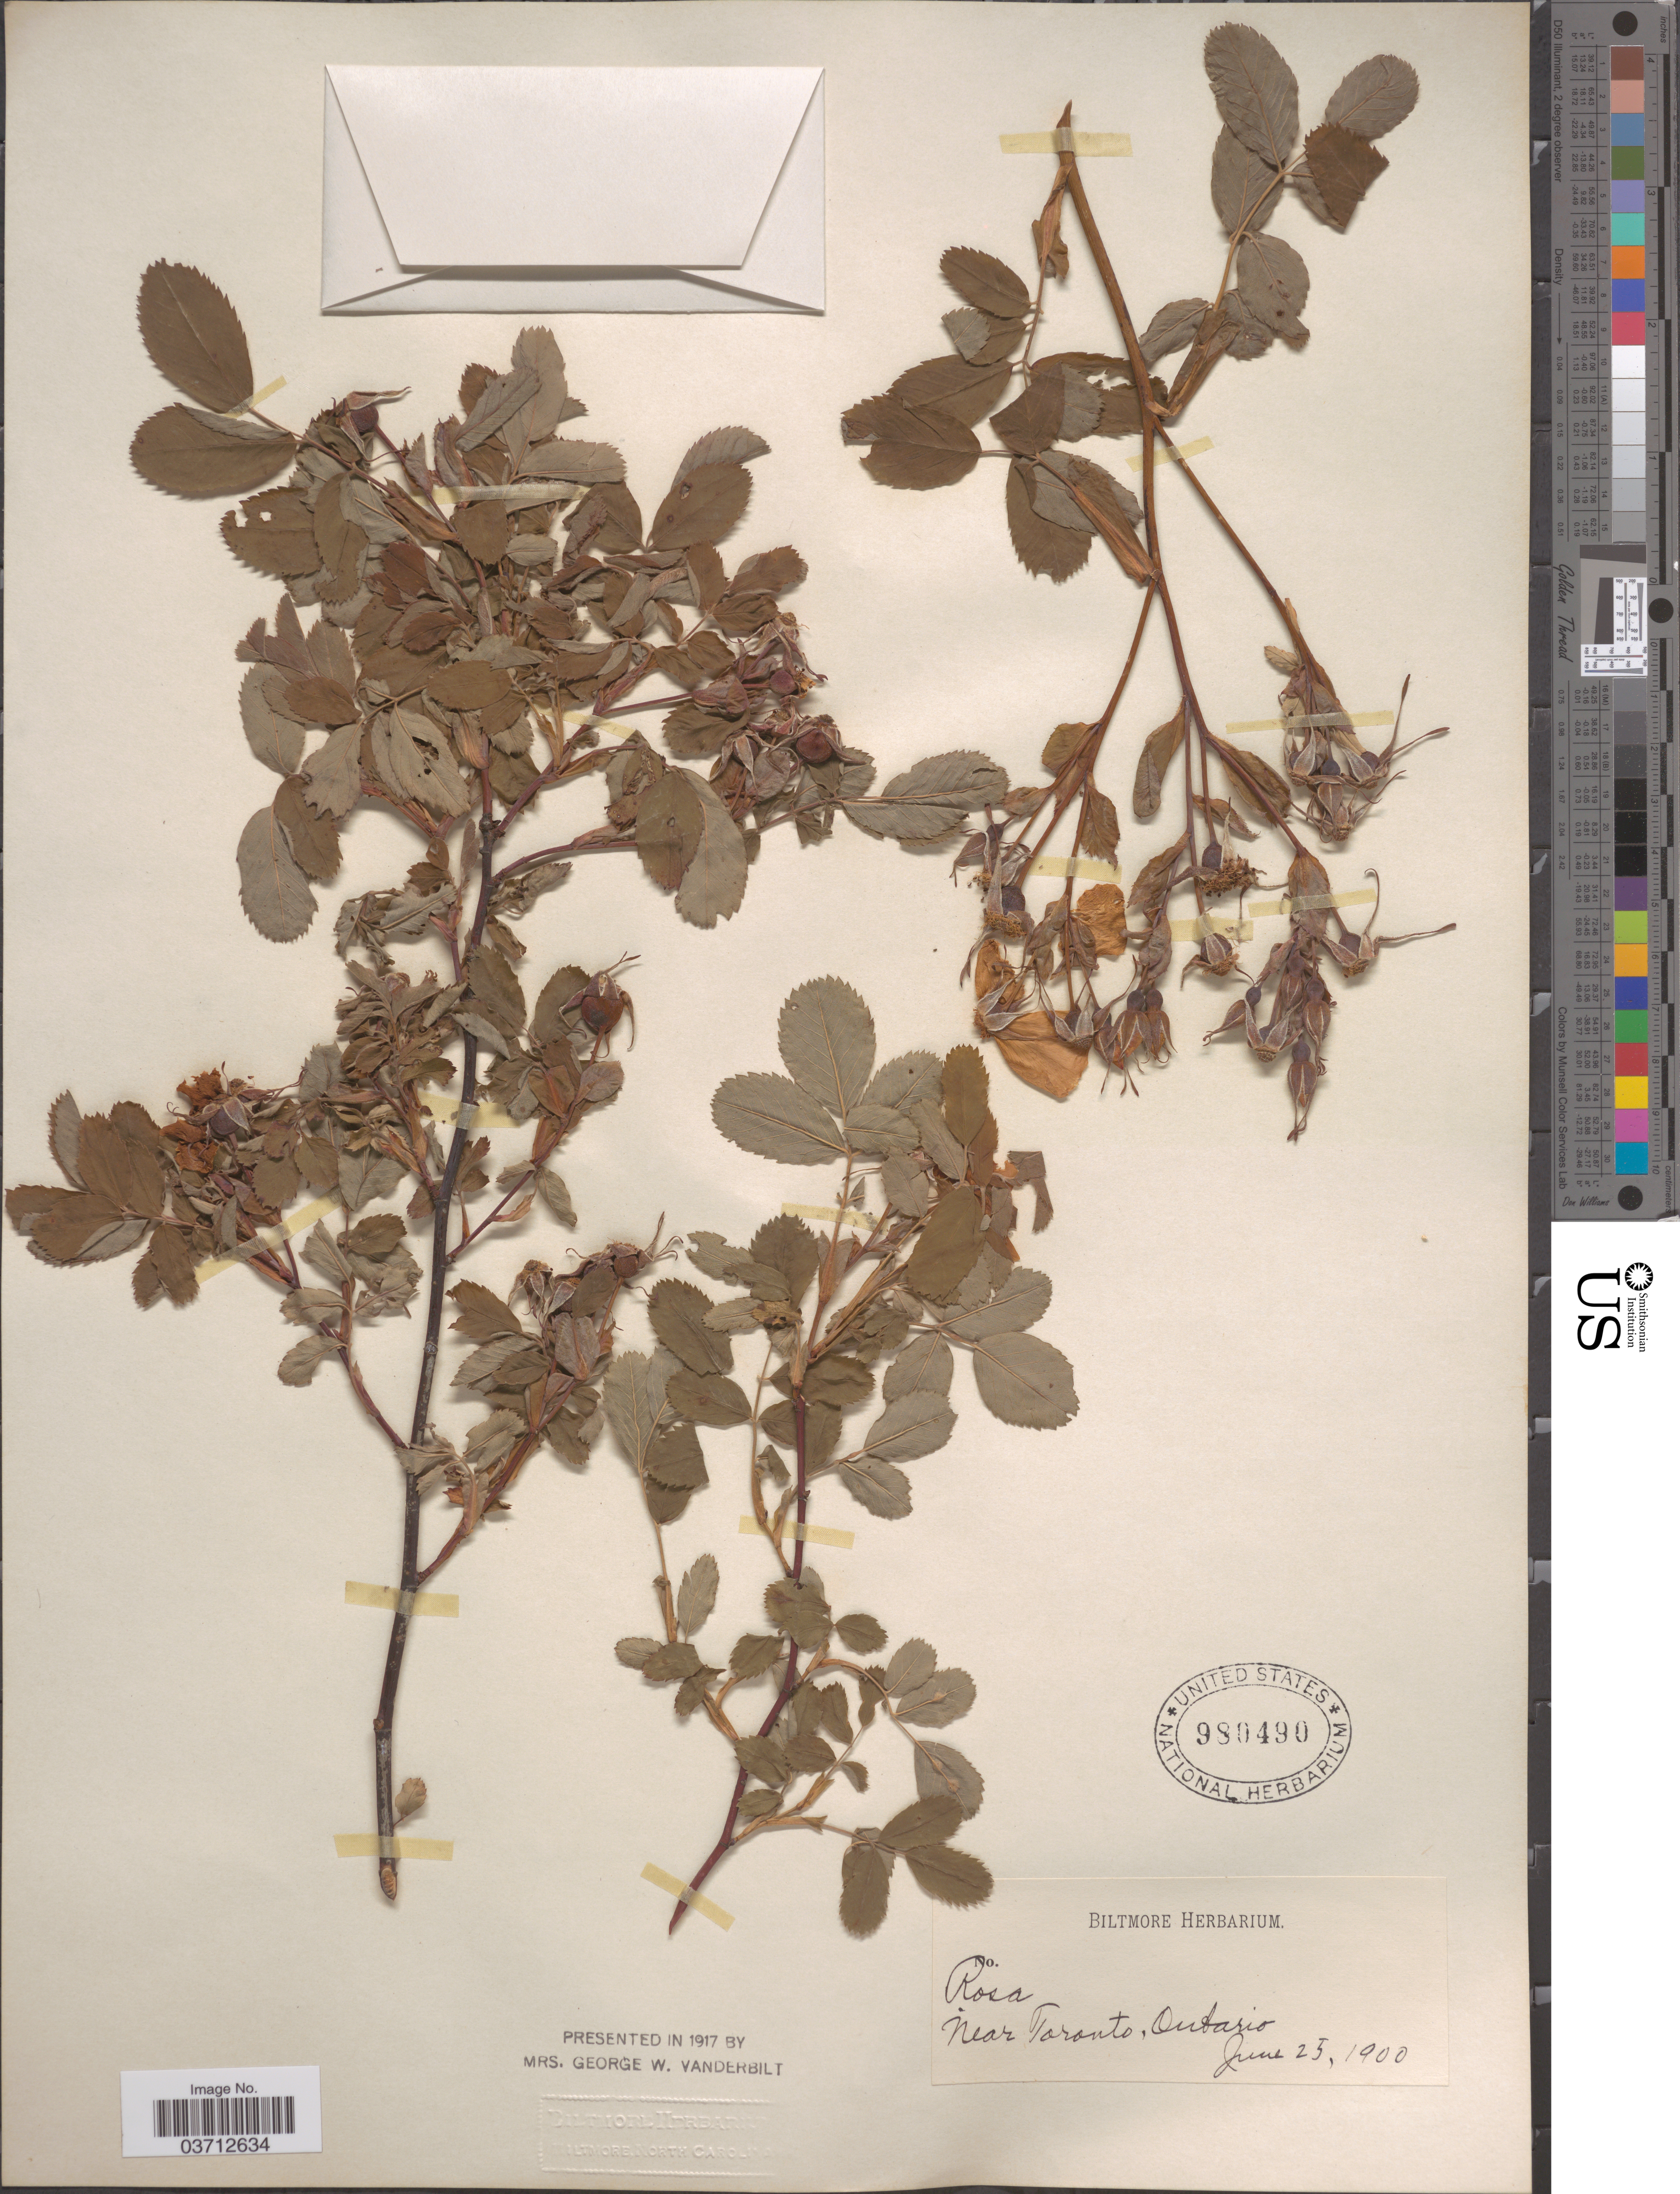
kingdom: Plantae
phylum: Tracheophyta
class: Magnoliopsida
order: Rosales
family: Rosaceae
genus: Rosa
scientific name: Rosa sp.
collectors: ex herb. Biltmore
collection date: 1900-06-25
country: Canada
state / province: Ontario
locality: Near Toronto.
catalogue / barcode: US 980490